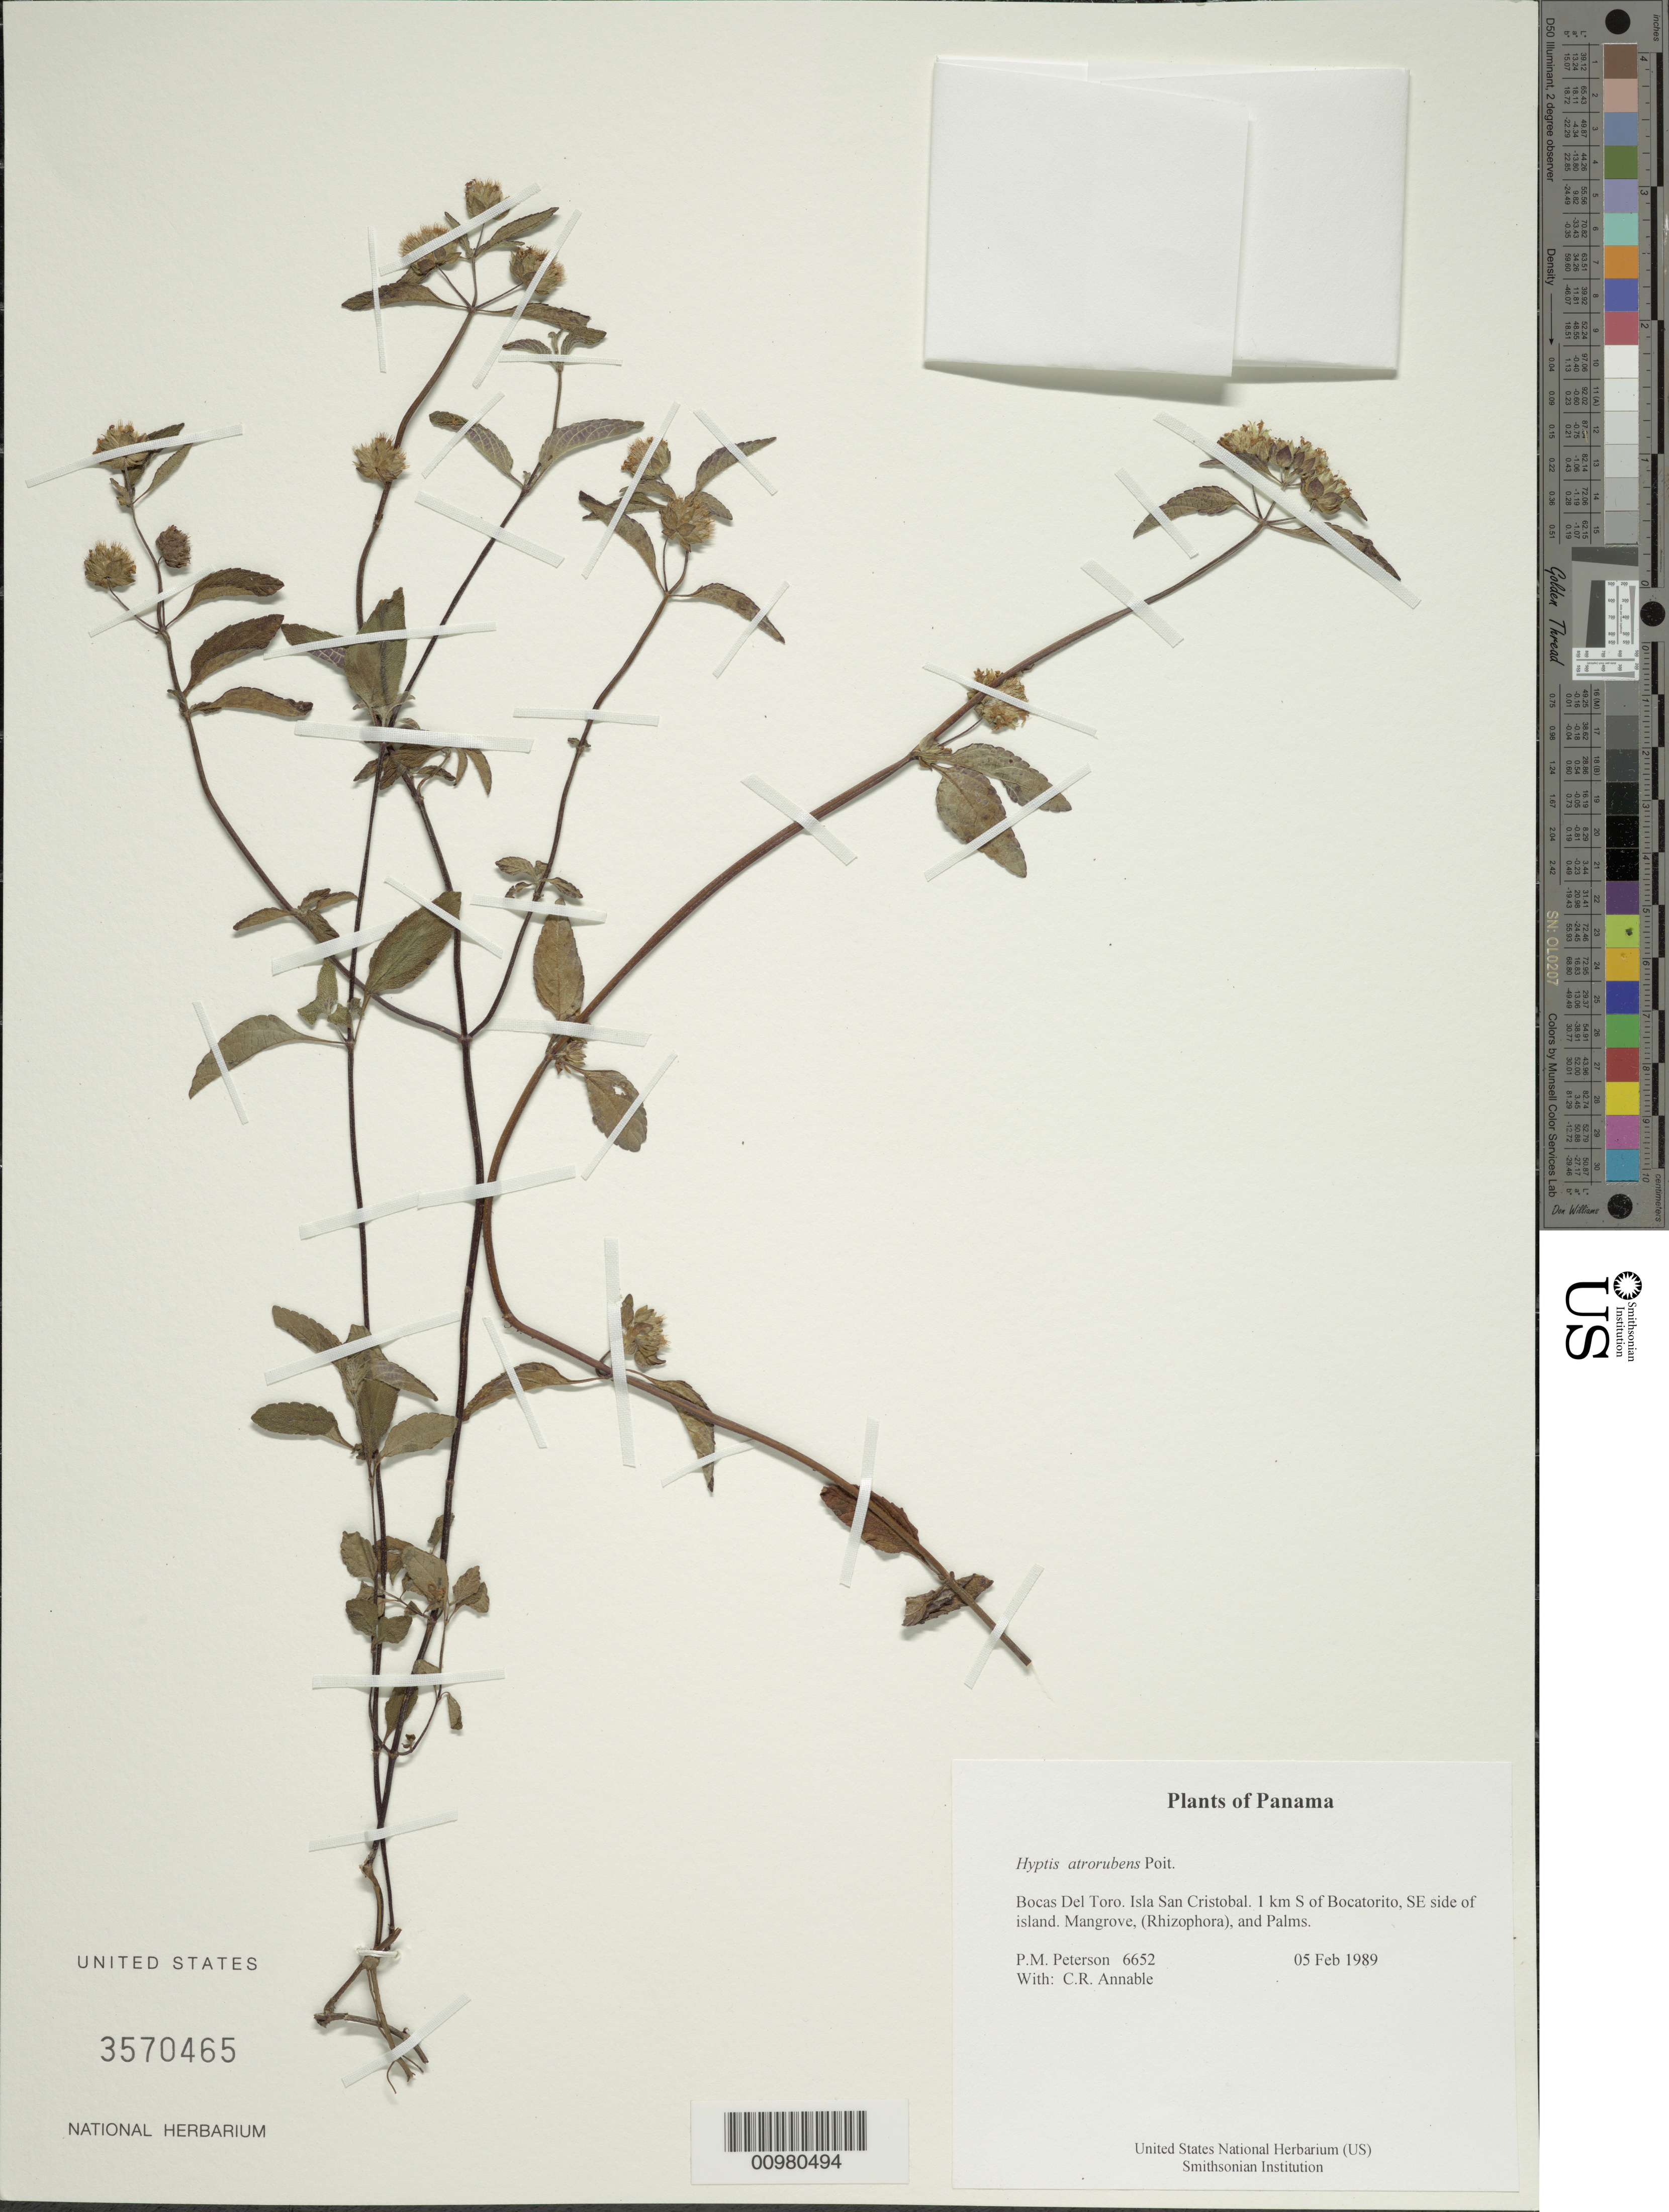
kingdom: Plantae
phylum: Tracheophyta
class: Magnoliopsida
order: Lamiales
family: Lamiaceae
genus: Hyptis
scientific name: Hyptis atrorubens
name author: Poit.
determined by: Liesner, R. L.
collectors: P. M. Peterson & C. R. Annable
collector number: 06652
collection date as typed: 05 Feb 1989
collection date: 1989-02-05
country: Panama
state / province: Bocas del Toro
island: San Cristobal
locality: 1 km S of Bocatorito, SE side of island.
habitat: Mangrove, (Rhizophora), and Palms.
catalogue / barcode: US 3570465